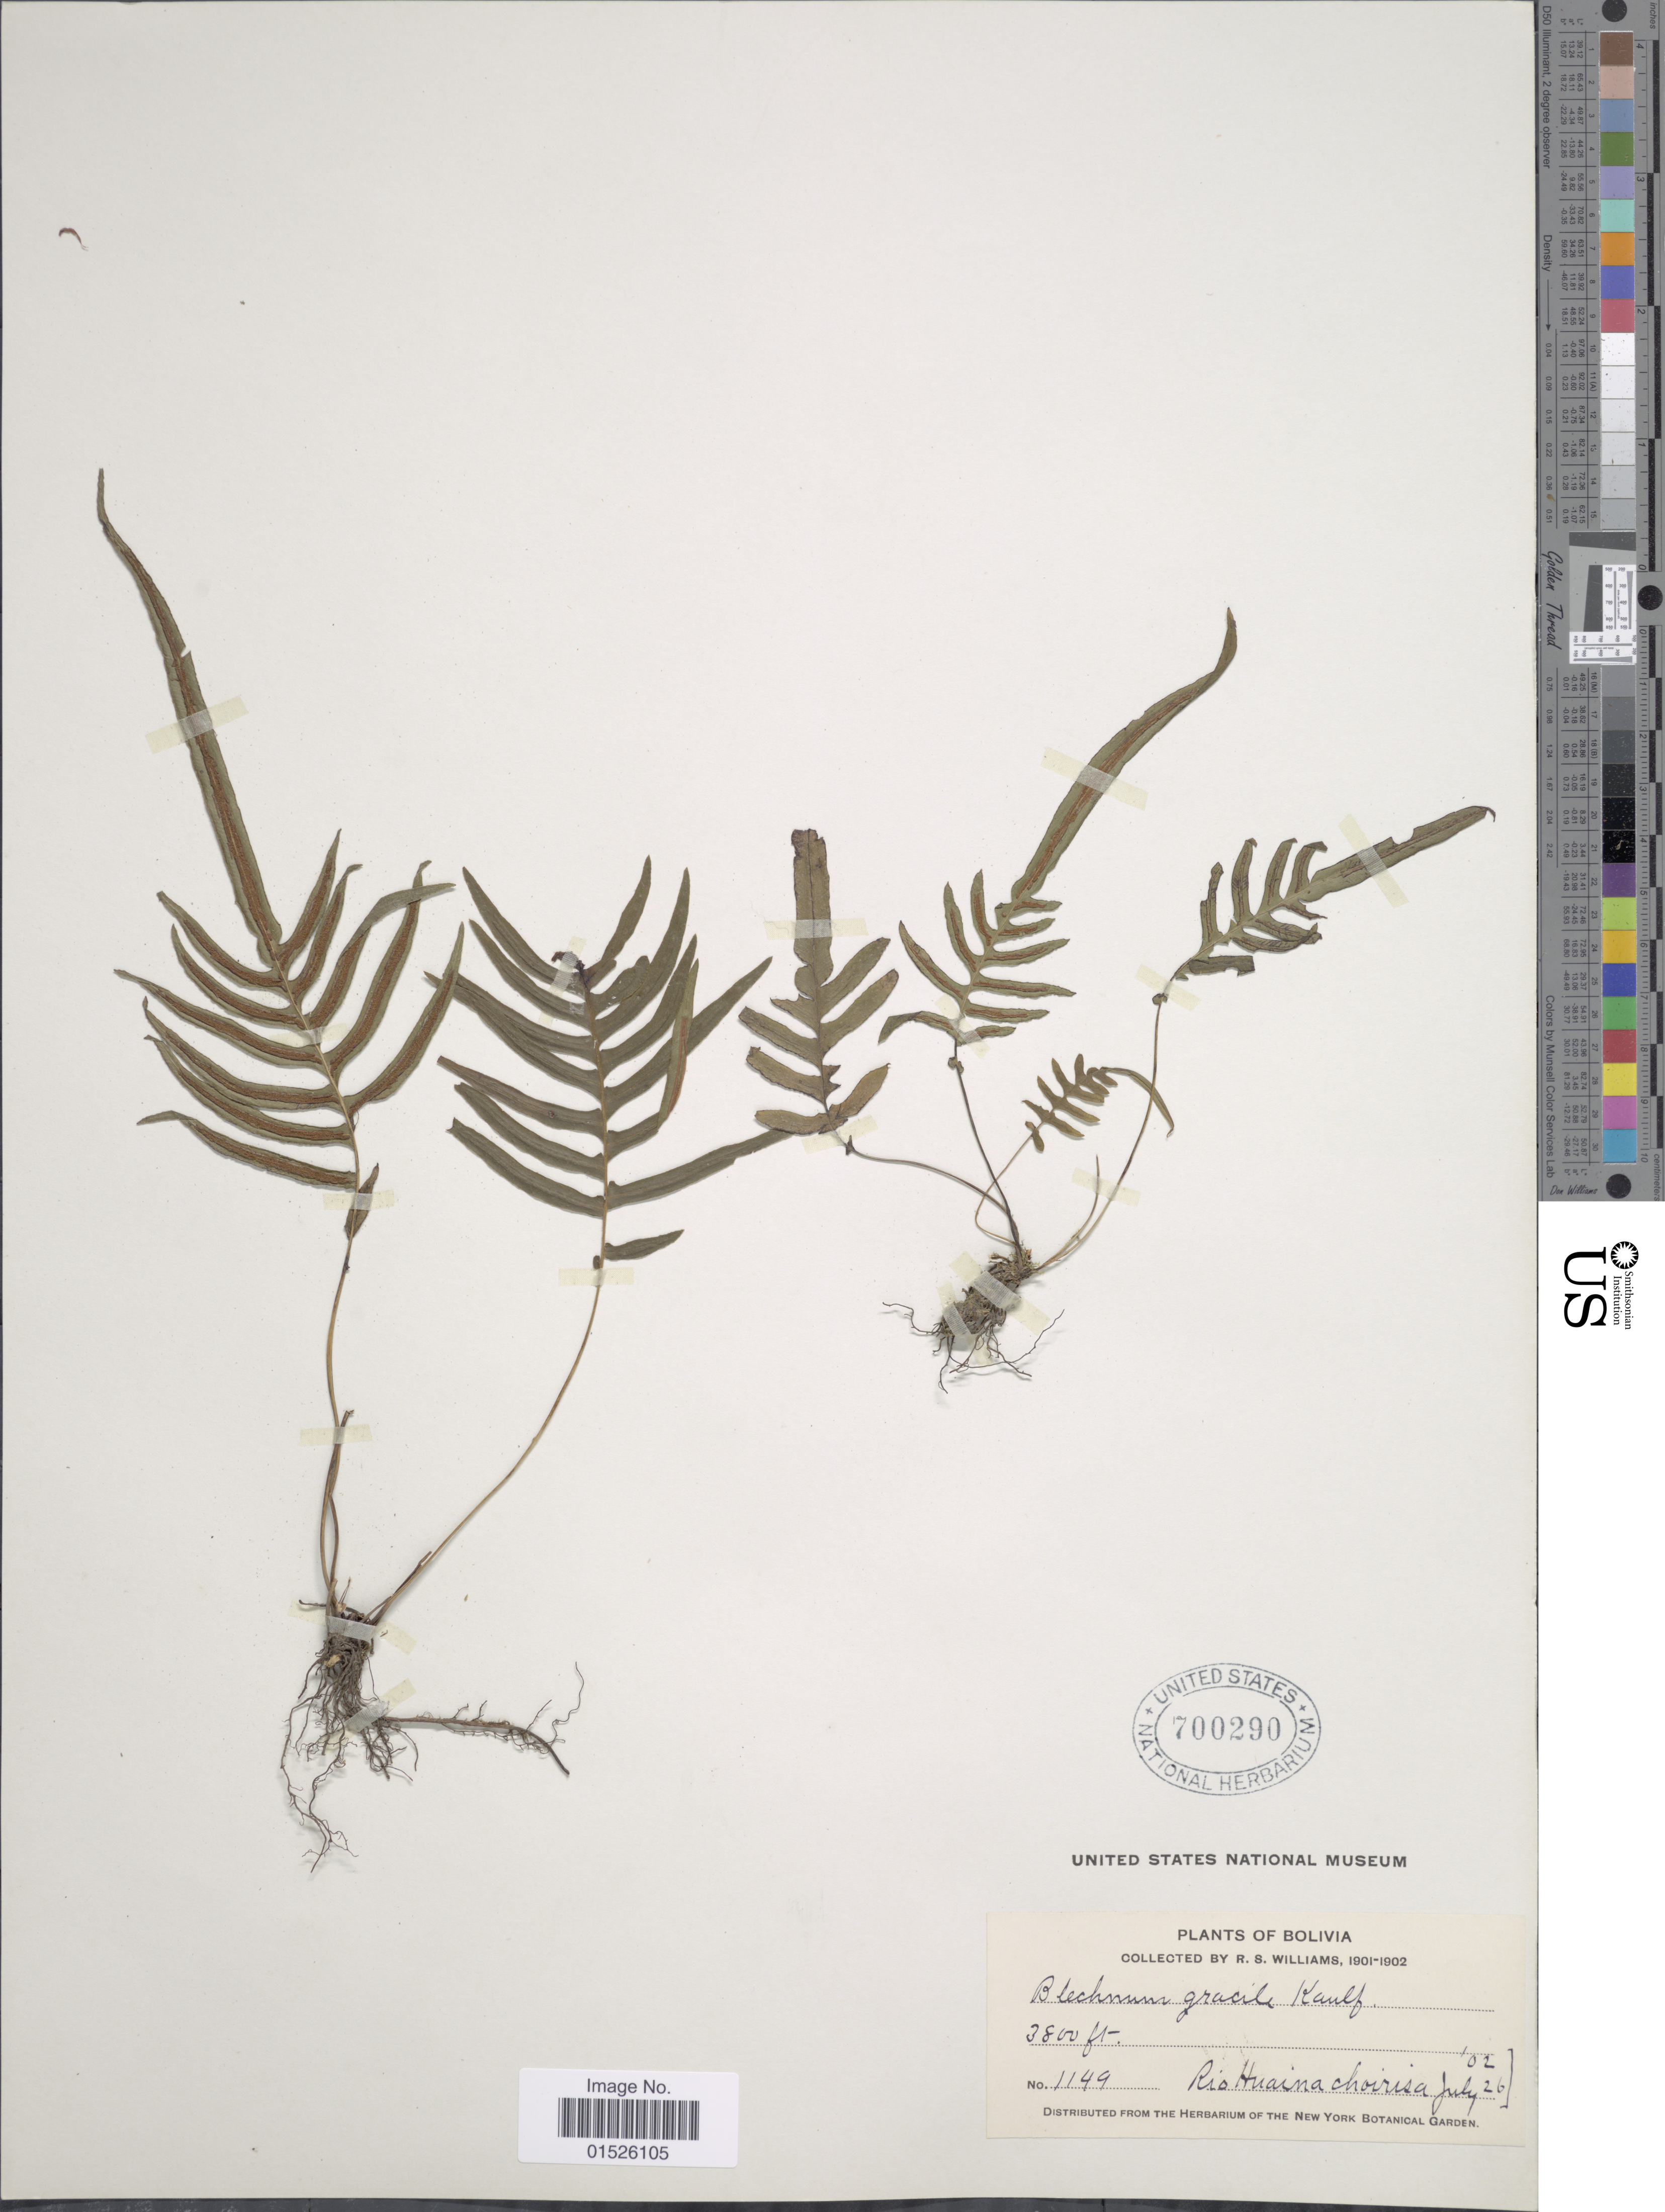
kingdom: Plantae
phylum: Tracheophyta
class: Polypodiopsida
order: Polypodiales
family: Blechnaceae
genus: Blechnum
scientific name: Blechnum gracile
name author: Kaulf.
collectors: R. S. Williams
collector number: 1149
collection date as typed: July 26 '02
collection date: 1902-07-26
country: Bolivia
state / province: La Paz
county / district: Franz Tamayo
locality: Rio Huaynachoirisa (near Apolo)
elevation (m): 1158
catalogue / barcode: US 700290